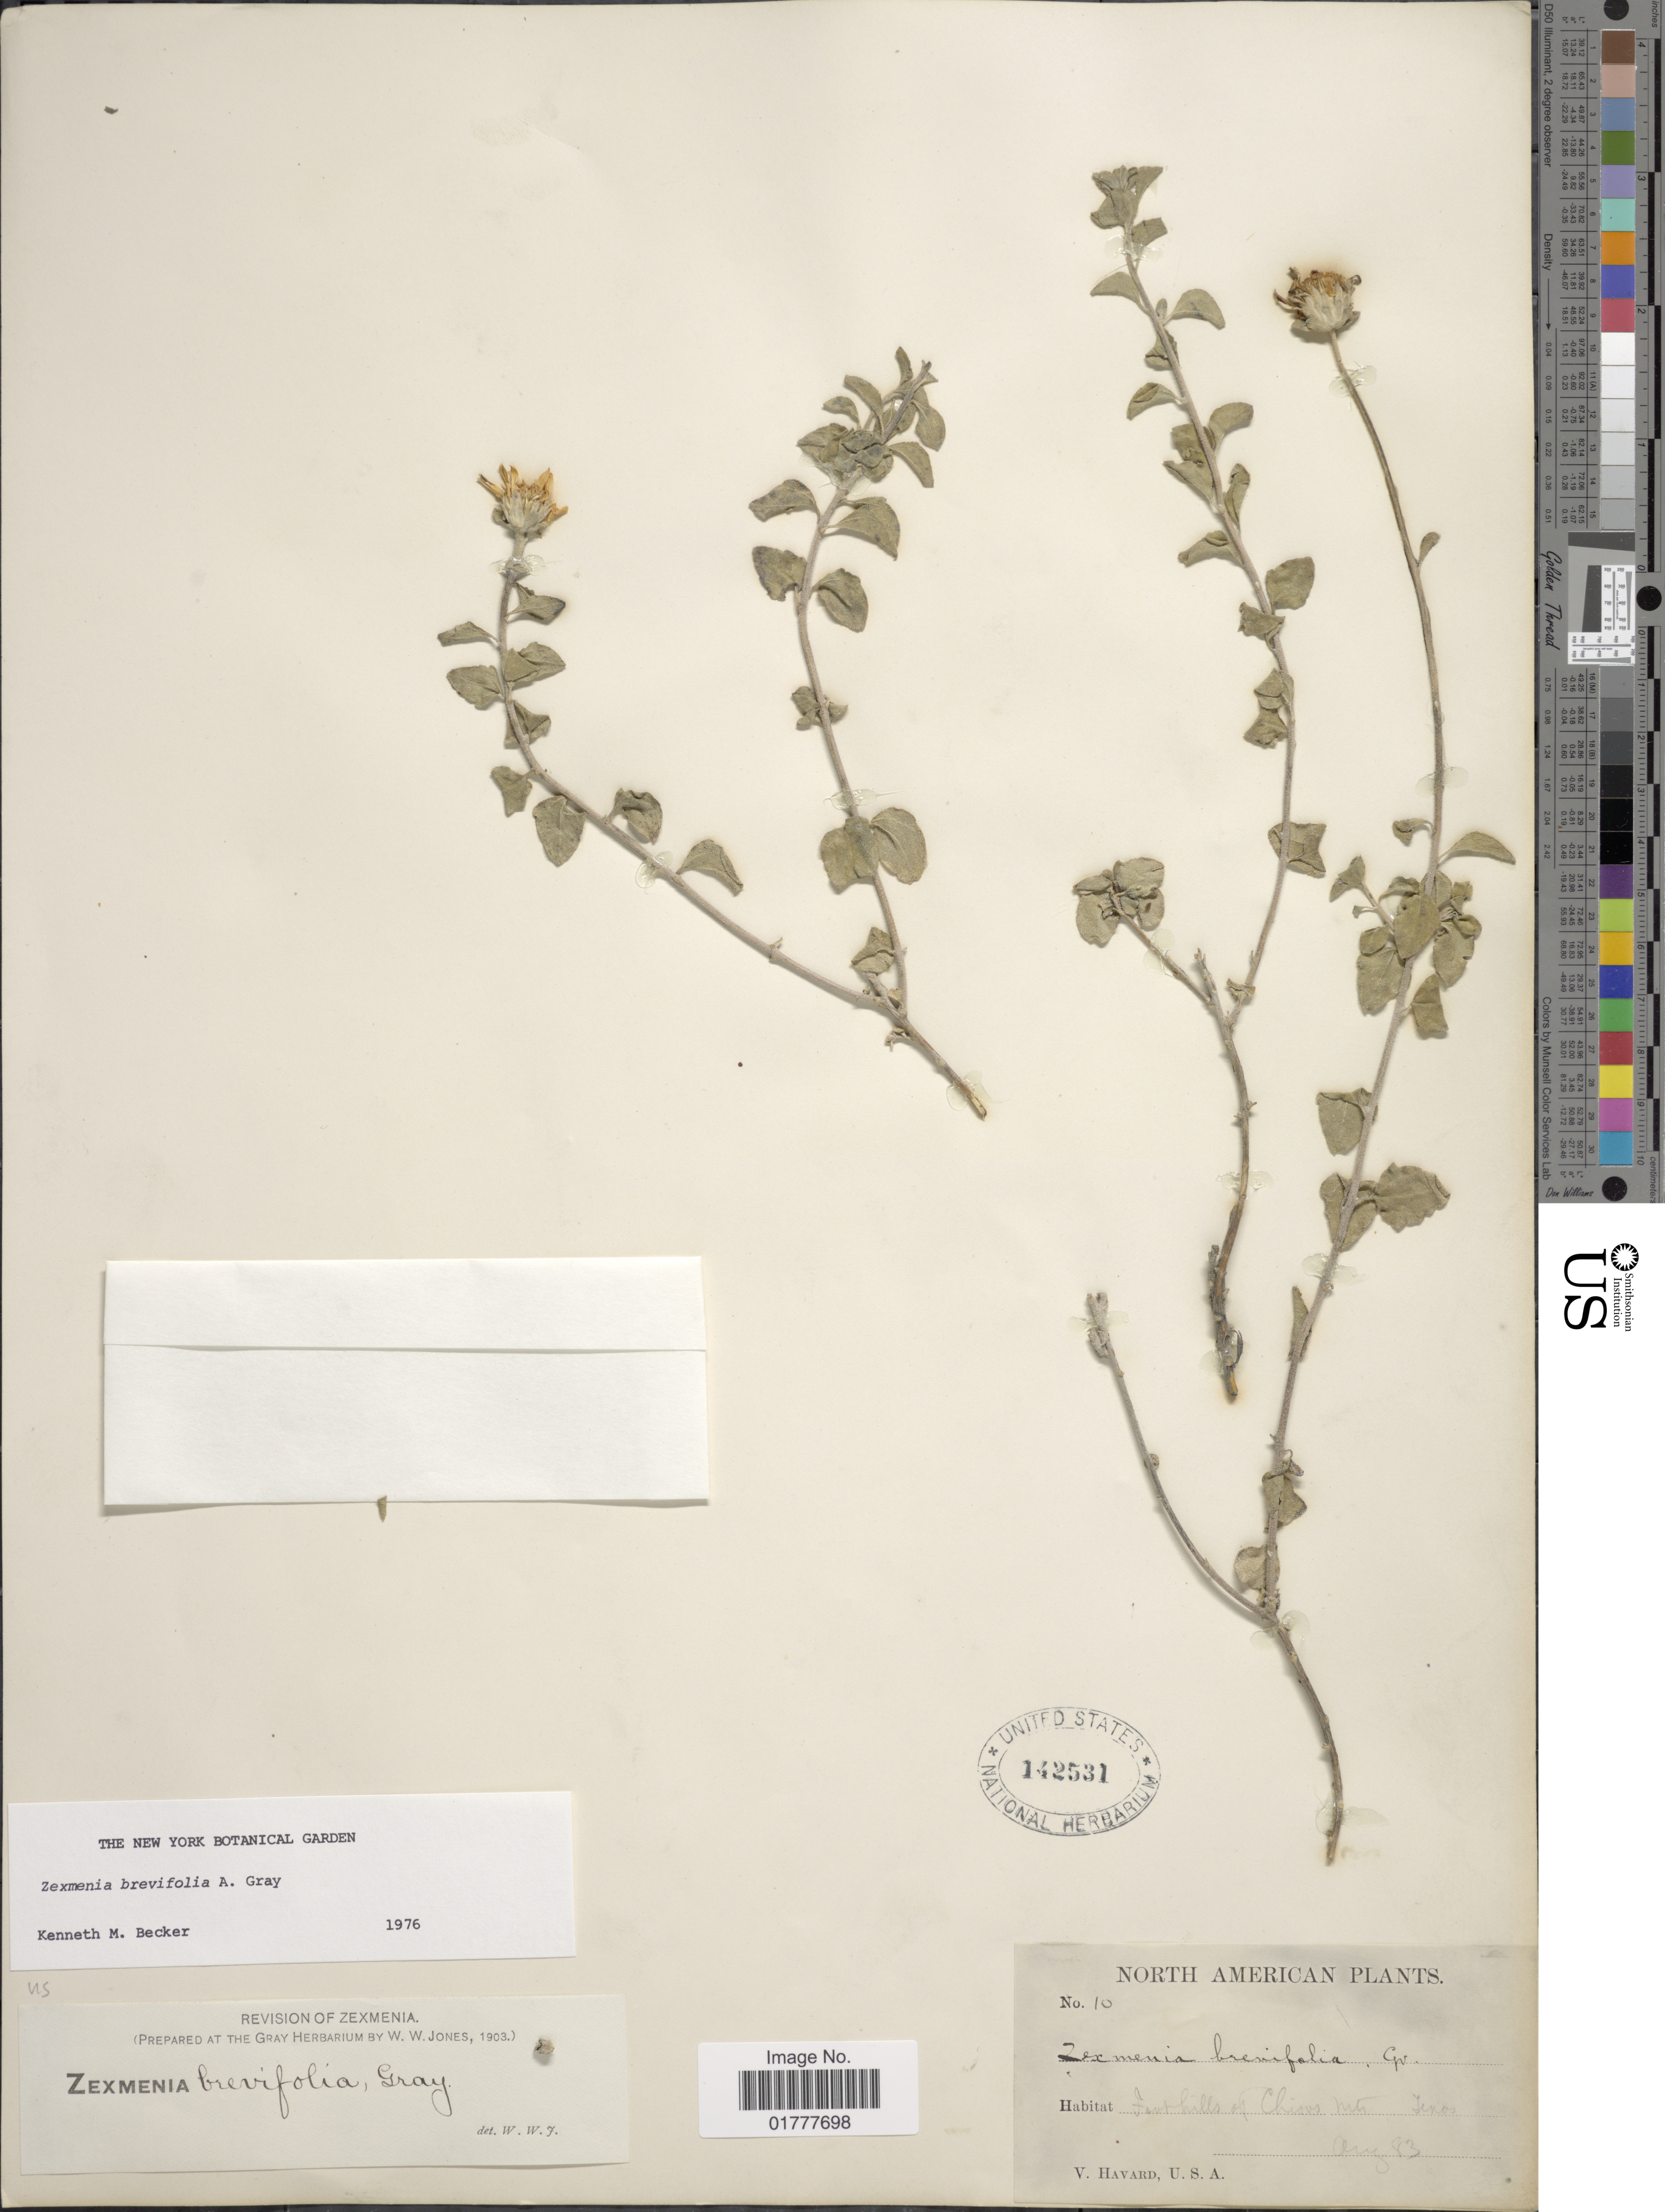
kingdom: Plantae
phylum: Tracheophyta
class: Magnoliopsida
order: Asterales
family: Asteraceae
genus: Zexmenia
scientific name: Zexmenia brevifolia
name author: A. Gray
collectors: V. Harvard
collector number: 10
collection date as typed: Transcribed d/m/y: /8/83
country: United States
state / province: Texas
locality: Foothills of Chisos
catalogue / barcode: US 142531